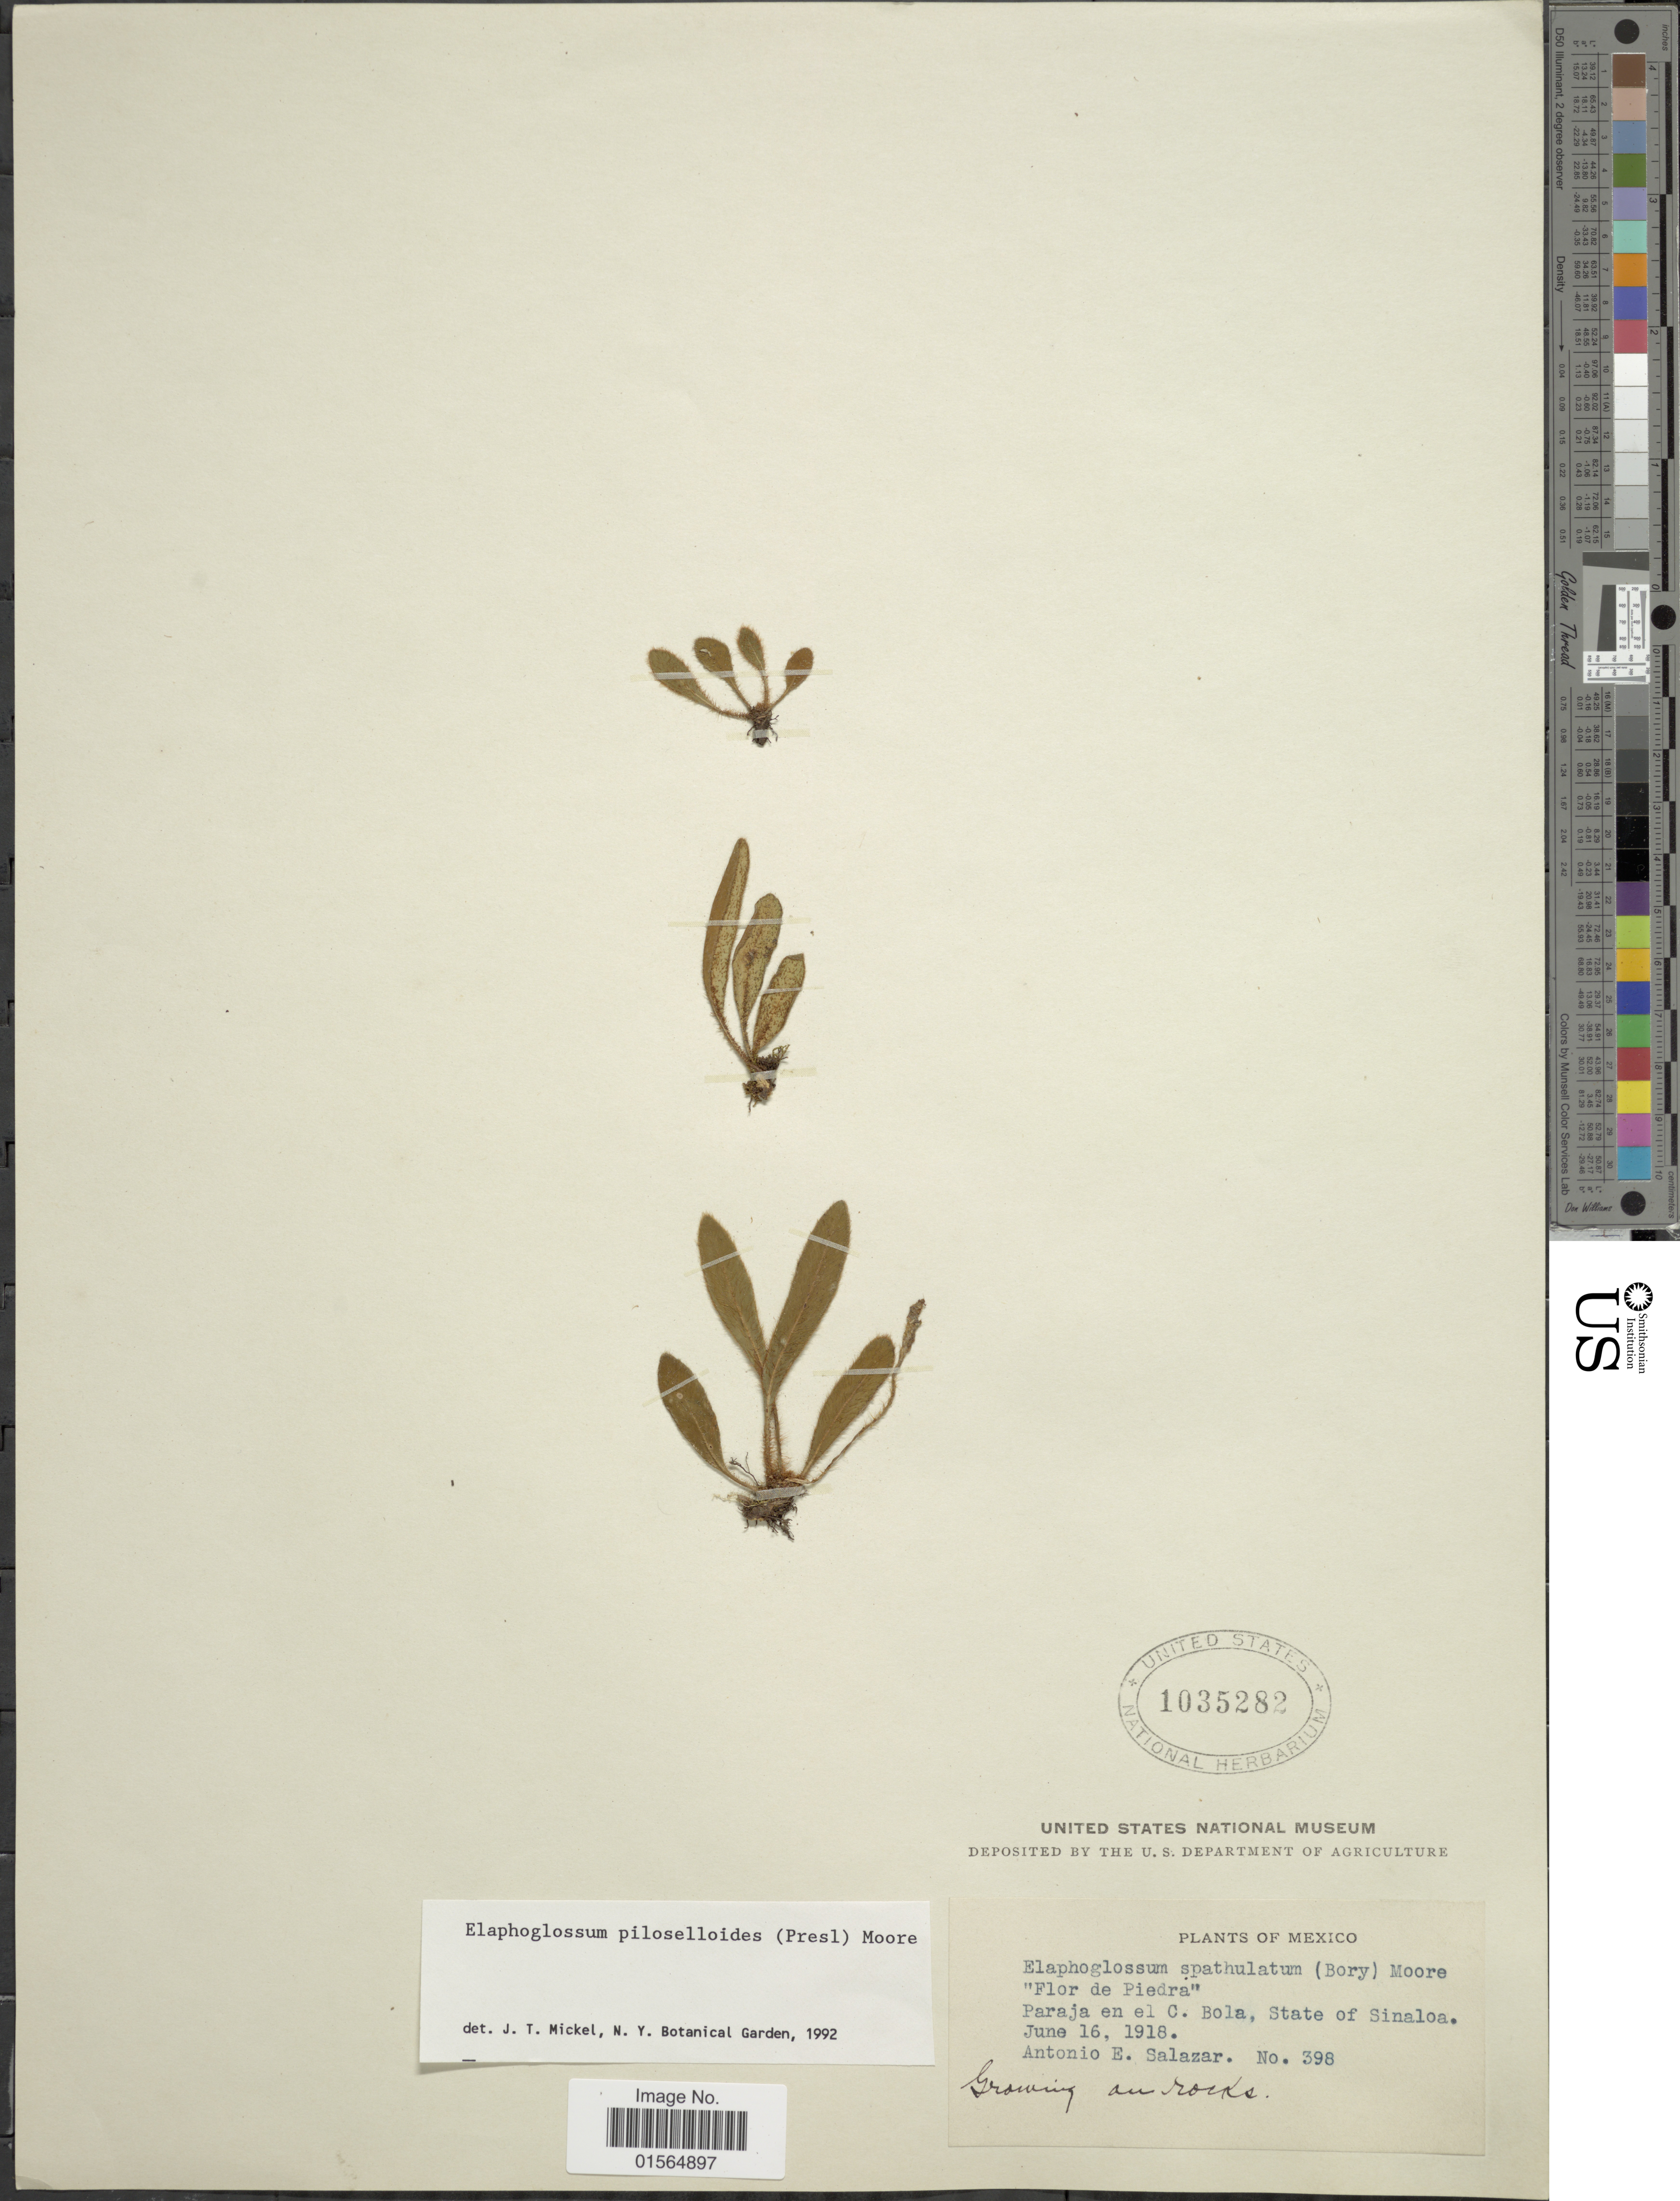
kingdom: Plantae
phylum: Tracheophyta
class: Polypodiopsida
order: Polypodiales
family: Dryopteridaceae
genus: Elaphoglossum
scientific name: Elaphoglossum piloselloides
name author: (C. Presl) T. Moore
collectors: A. E. Salazar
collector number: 398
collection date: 1918-06-16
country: Mexico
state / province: Sinaloa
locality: De Piedra, Paraja en el C. Bola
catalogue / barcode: US 1035282